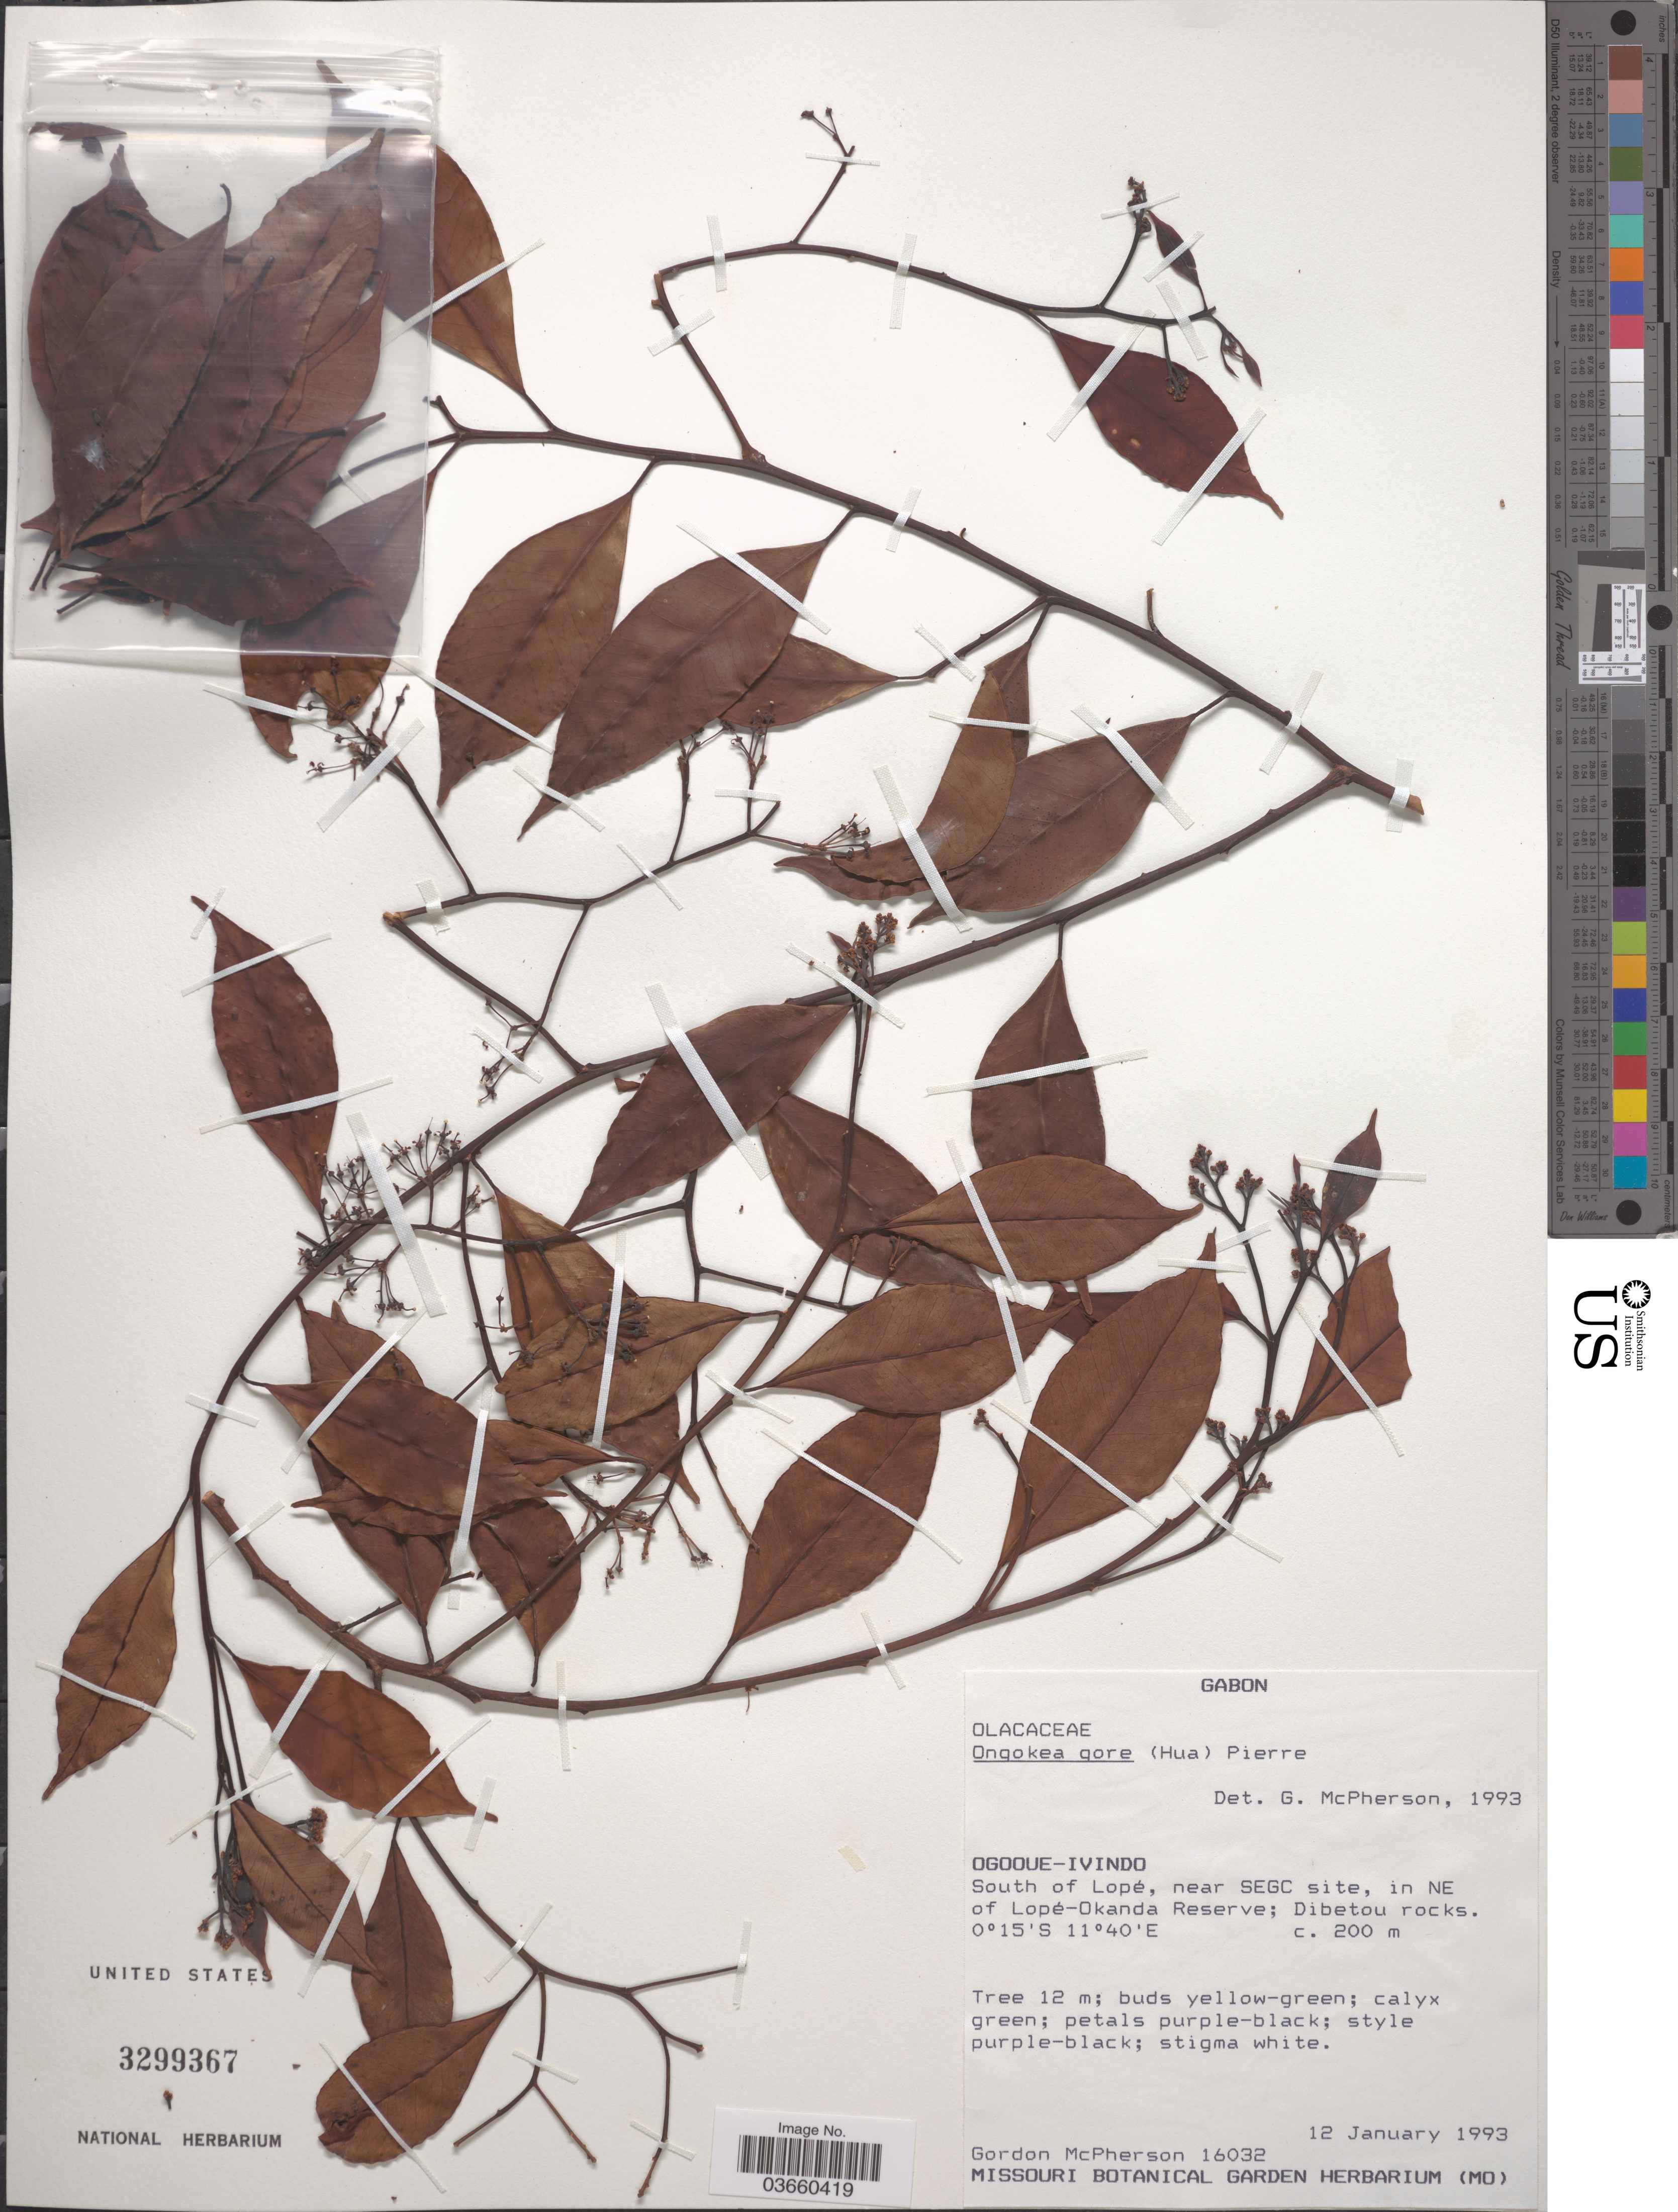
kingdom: Plantae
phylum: Tracheophyta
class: Magnoliopsida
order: Santalales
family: Aptandraceae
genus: Ongokea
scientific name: Ongokea gore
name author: (Hua) Pierre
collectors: G. McPherson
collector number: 16032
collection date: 1993-01-12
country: Gabon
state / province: Ogooue-Ivindo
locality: South of Lopé, near SEGC site, in NE of Lopé-Okanda Reserve; Dibetou rocks.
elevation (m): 200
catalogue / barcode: US 3299367